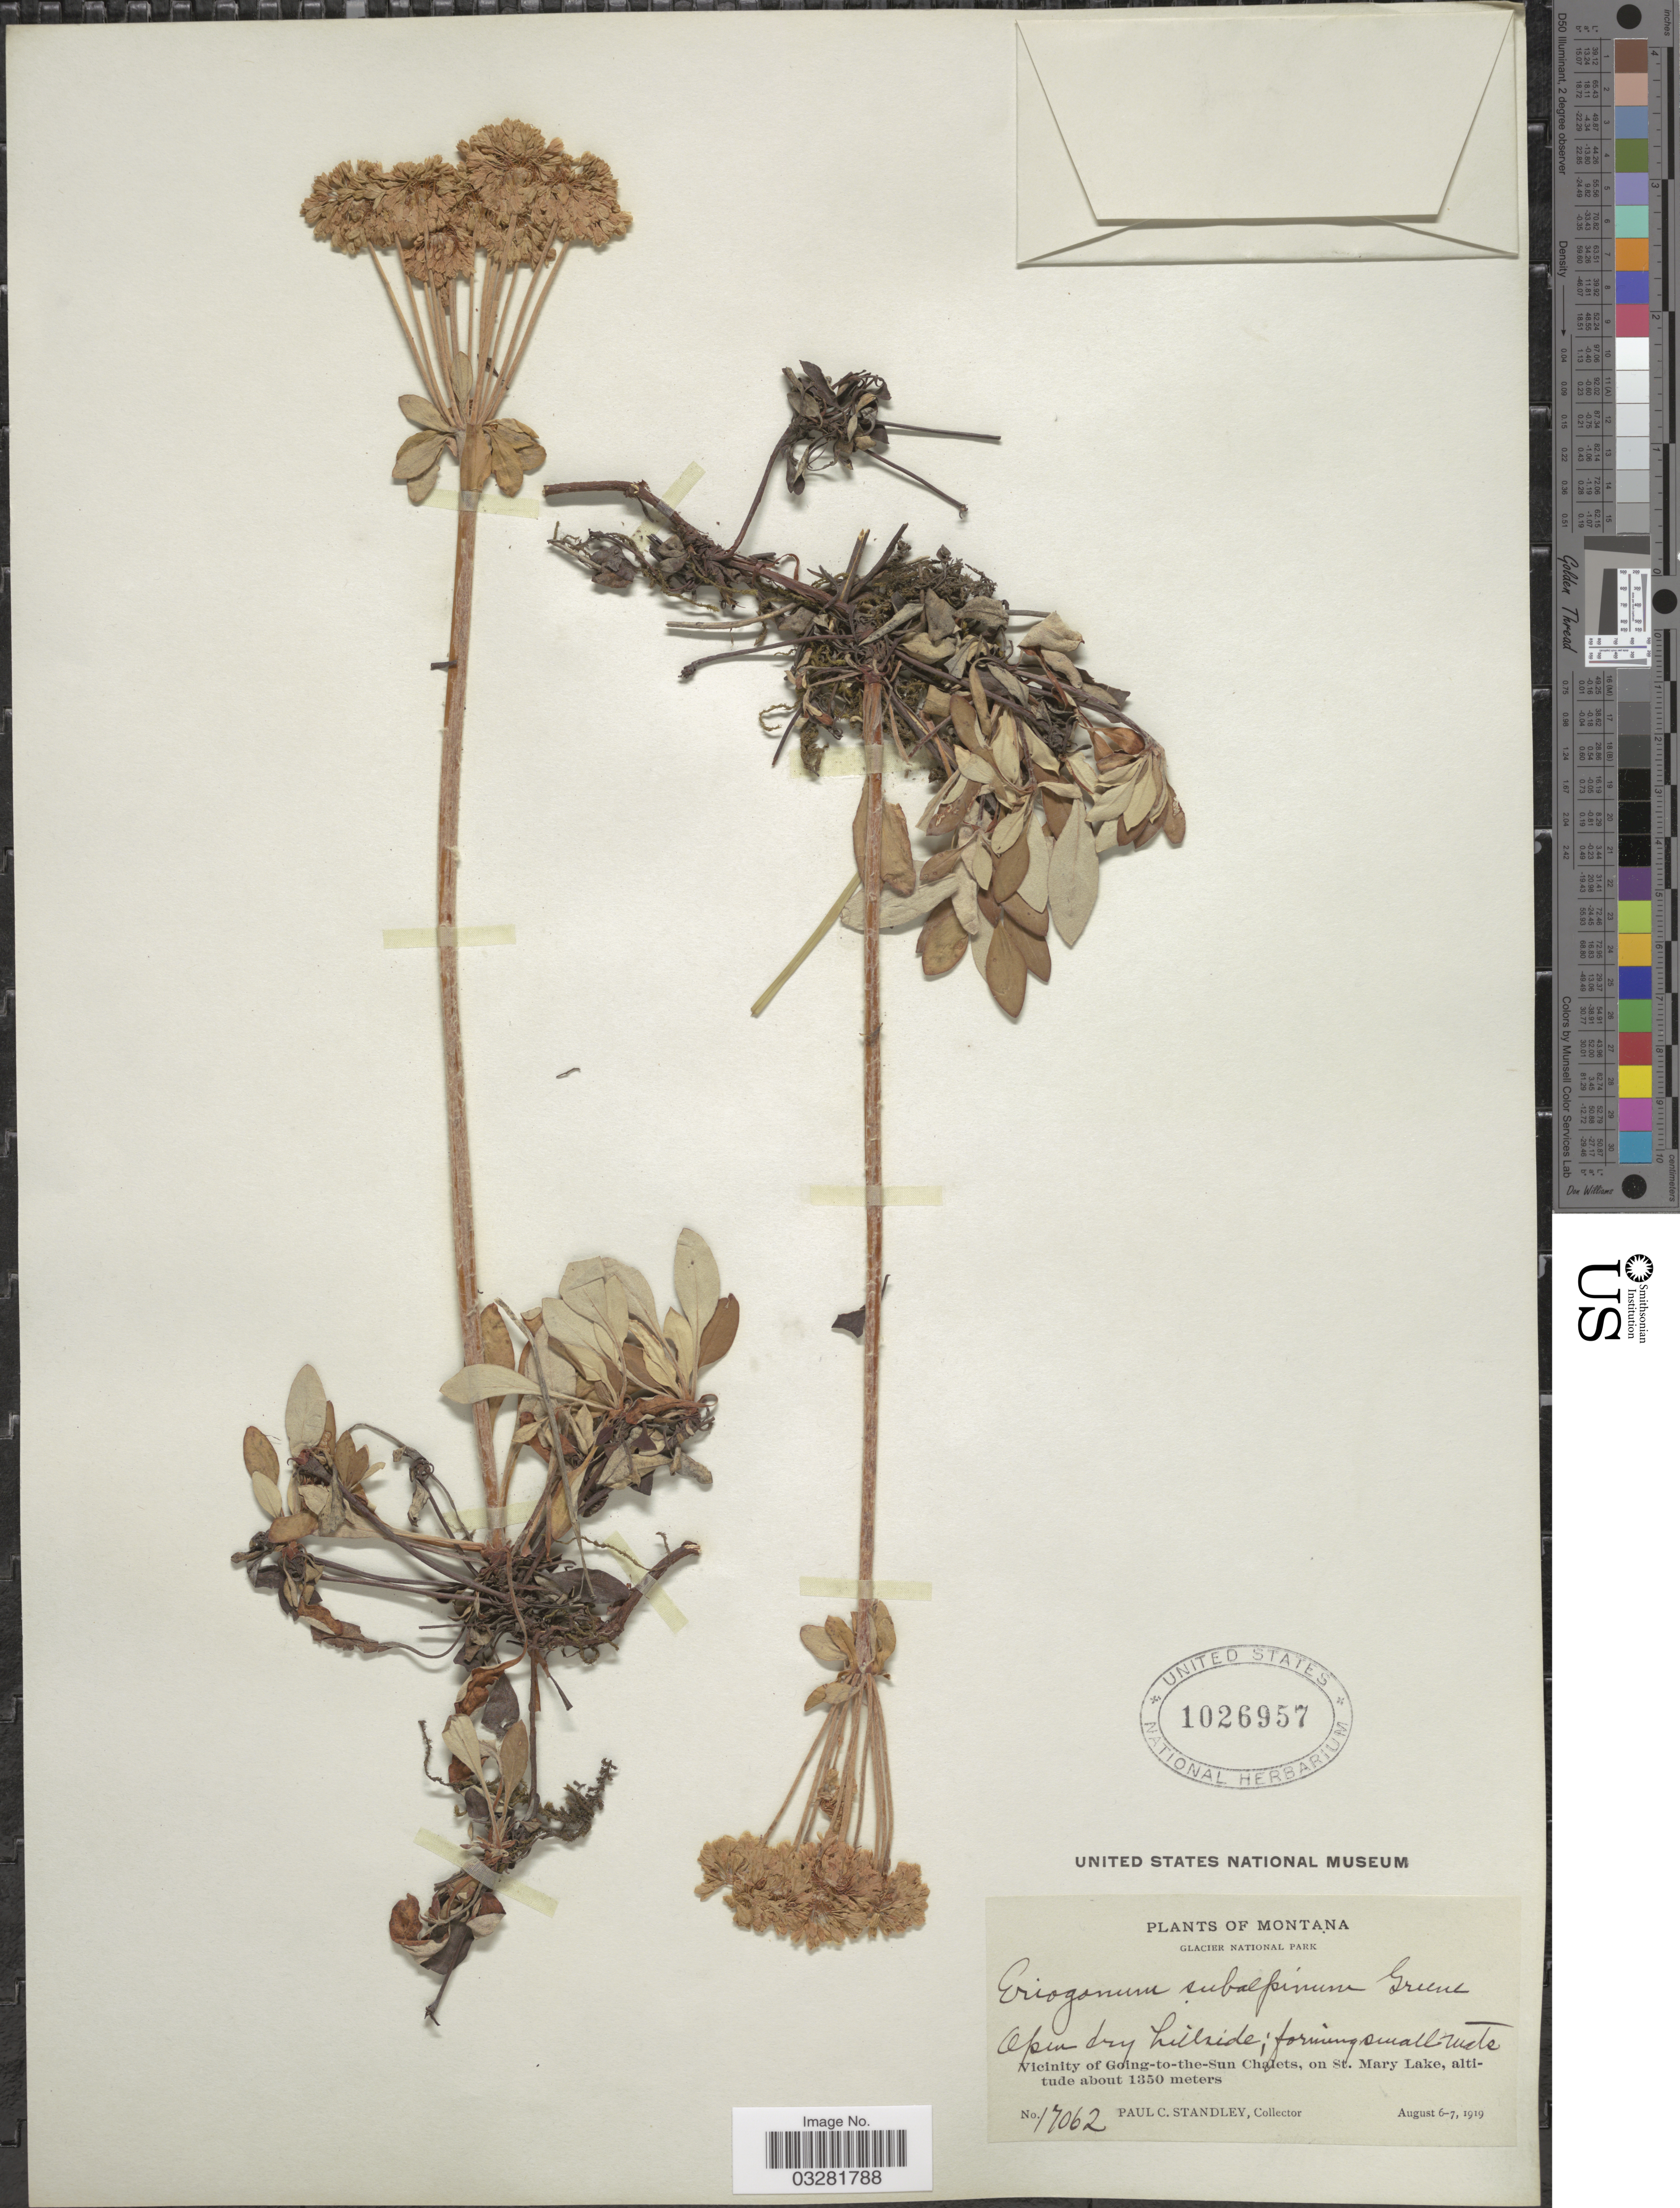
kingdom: Plantae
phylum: Tracheophyta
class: Magnoliopsida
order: Caryophyllales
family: Polygonaceae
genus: Eriogonum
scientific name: Eriogonum umbellatum var. subalpinum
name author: M.E. Jones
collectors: P. C. Standley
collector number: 17062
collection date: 1919-07-06/1919-08-07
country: United States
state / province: Montana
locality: Glacier National Park. Vicinity of Going-to-the-Sun Chalets, on St. Mary Lake.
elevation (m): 1350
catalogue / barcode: US 1026957